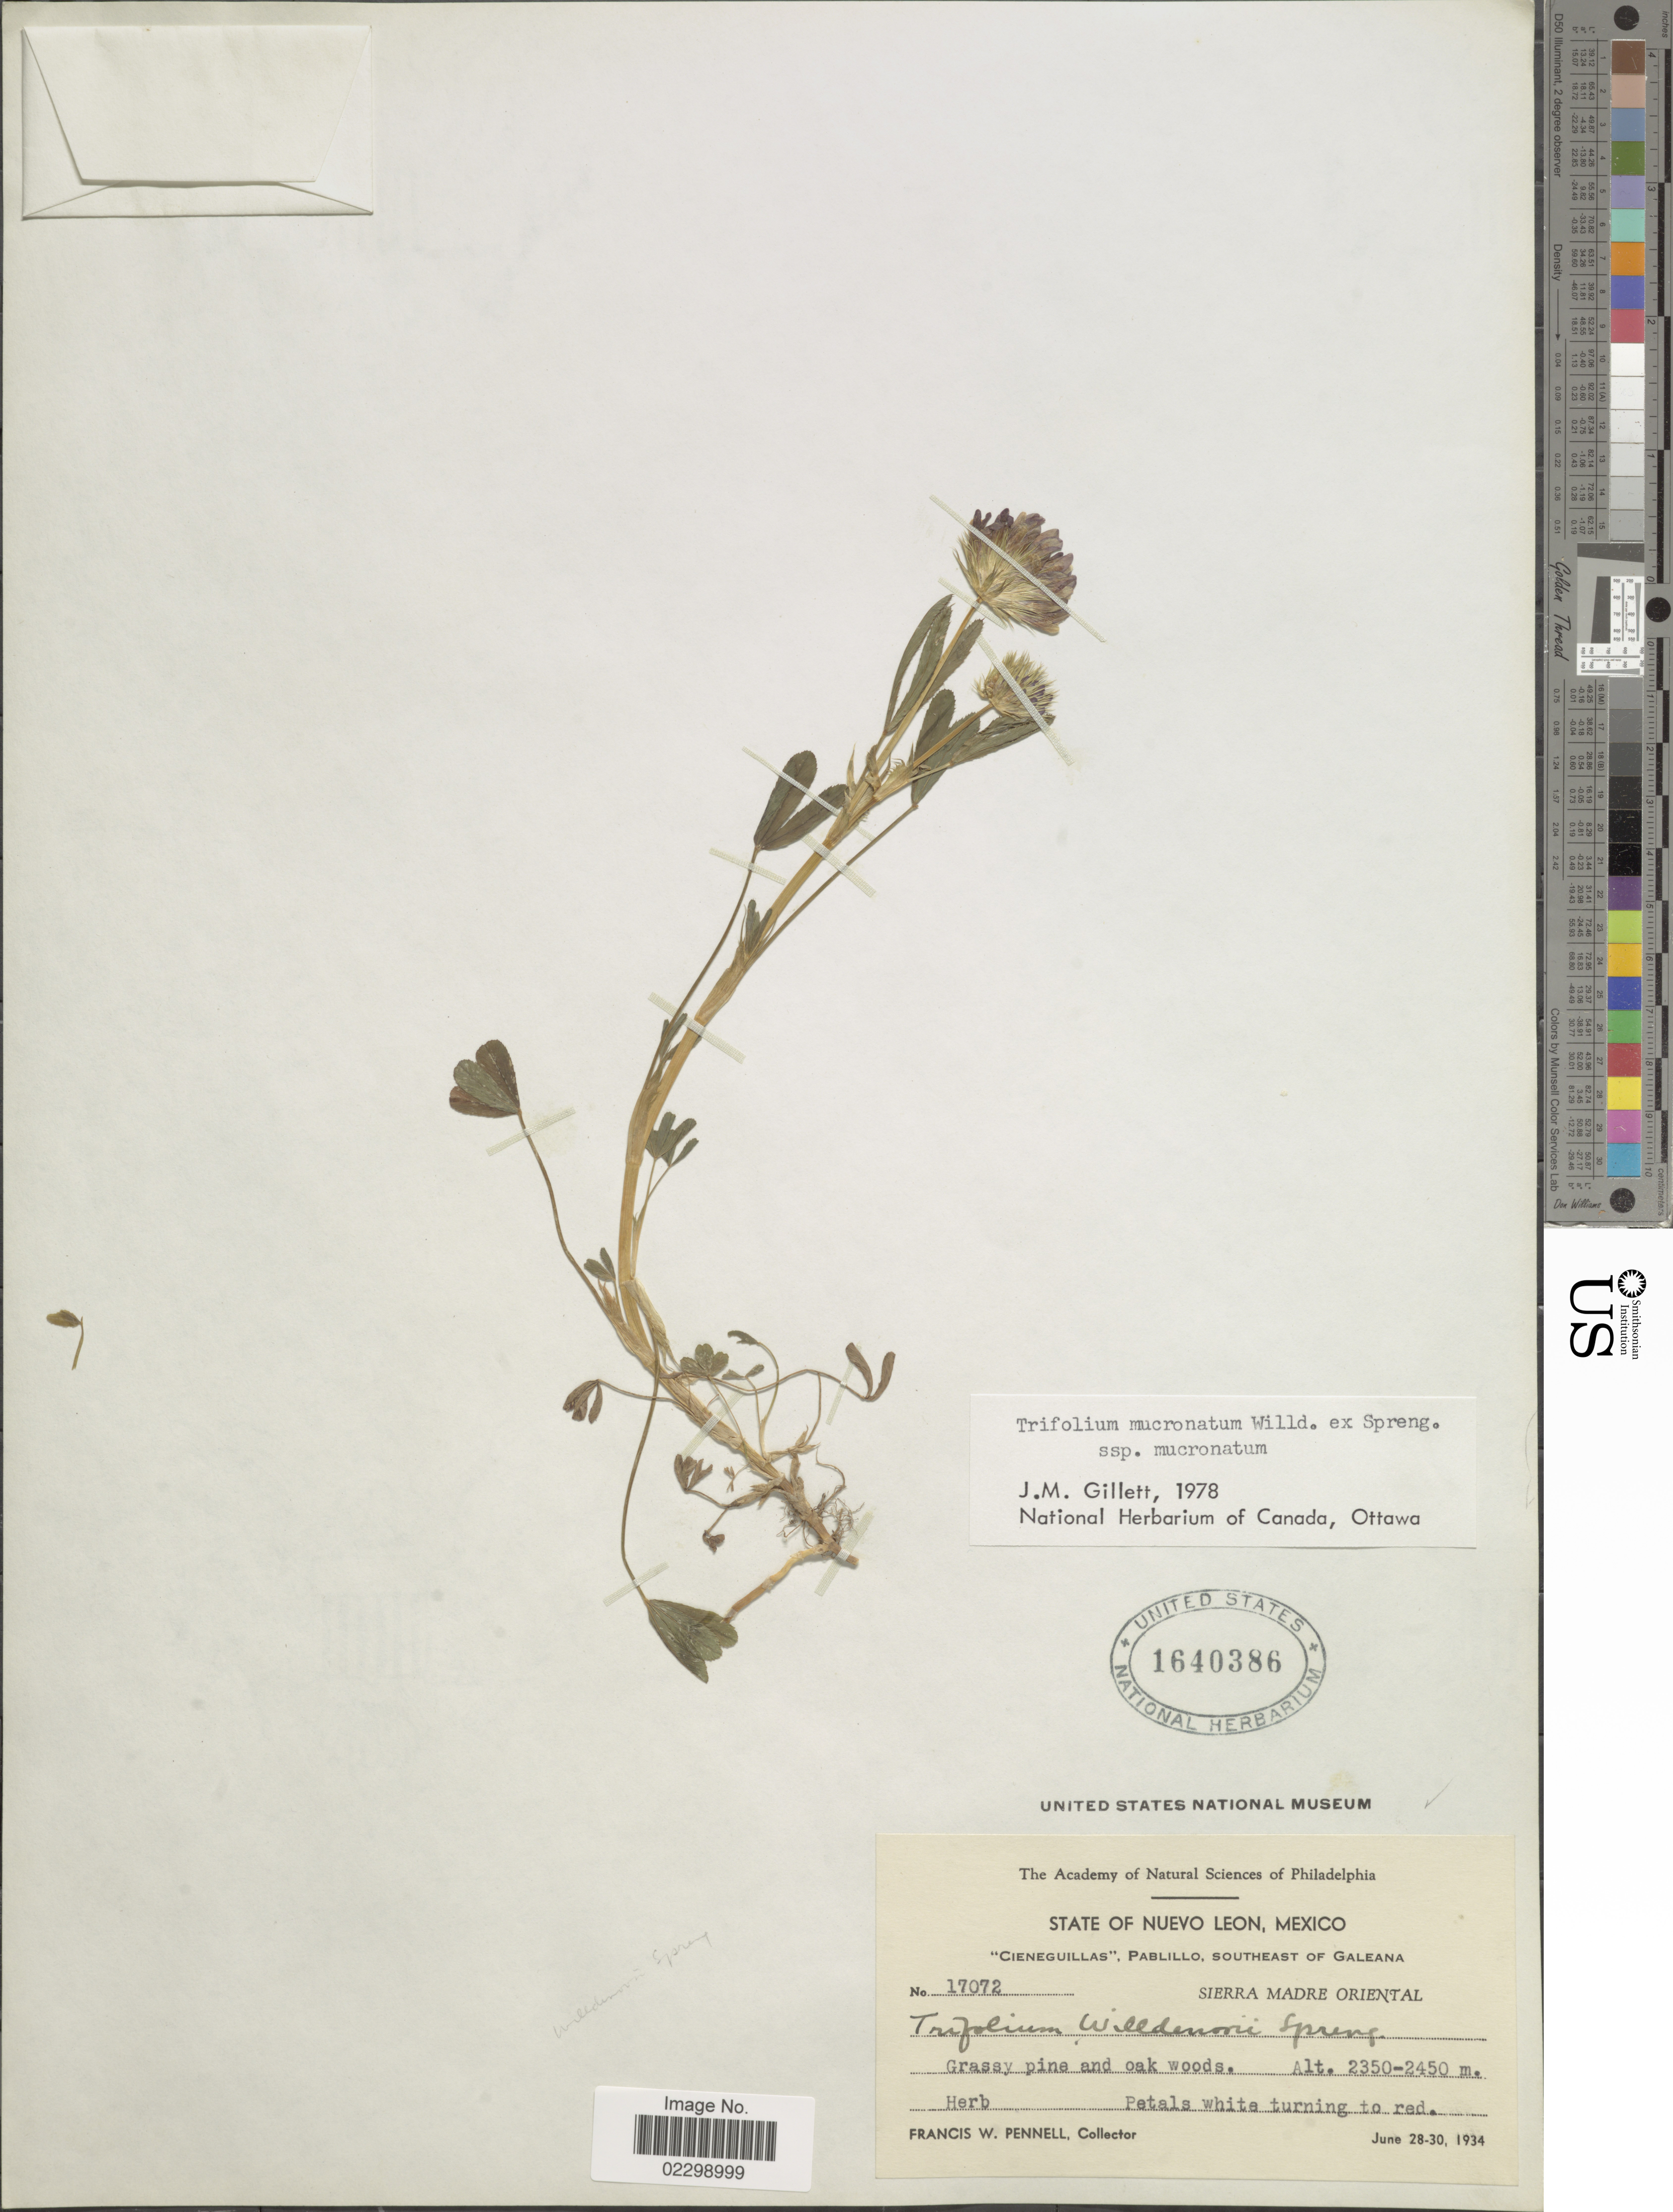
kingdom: Plantae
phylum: Tracheophyta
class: Magnoliopsida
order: Fabales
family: Fabaceae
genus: Trifolium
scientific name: Trifolium mucronatum subsp. mucronatum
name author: Willd. ex Spreng.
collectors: F. W. Pennell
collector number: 17072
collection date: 1934-06-25/1934-06-30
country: Mexico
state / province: Nuevo León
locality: Cieneguillas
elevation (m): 2350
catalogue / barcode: US 1640386